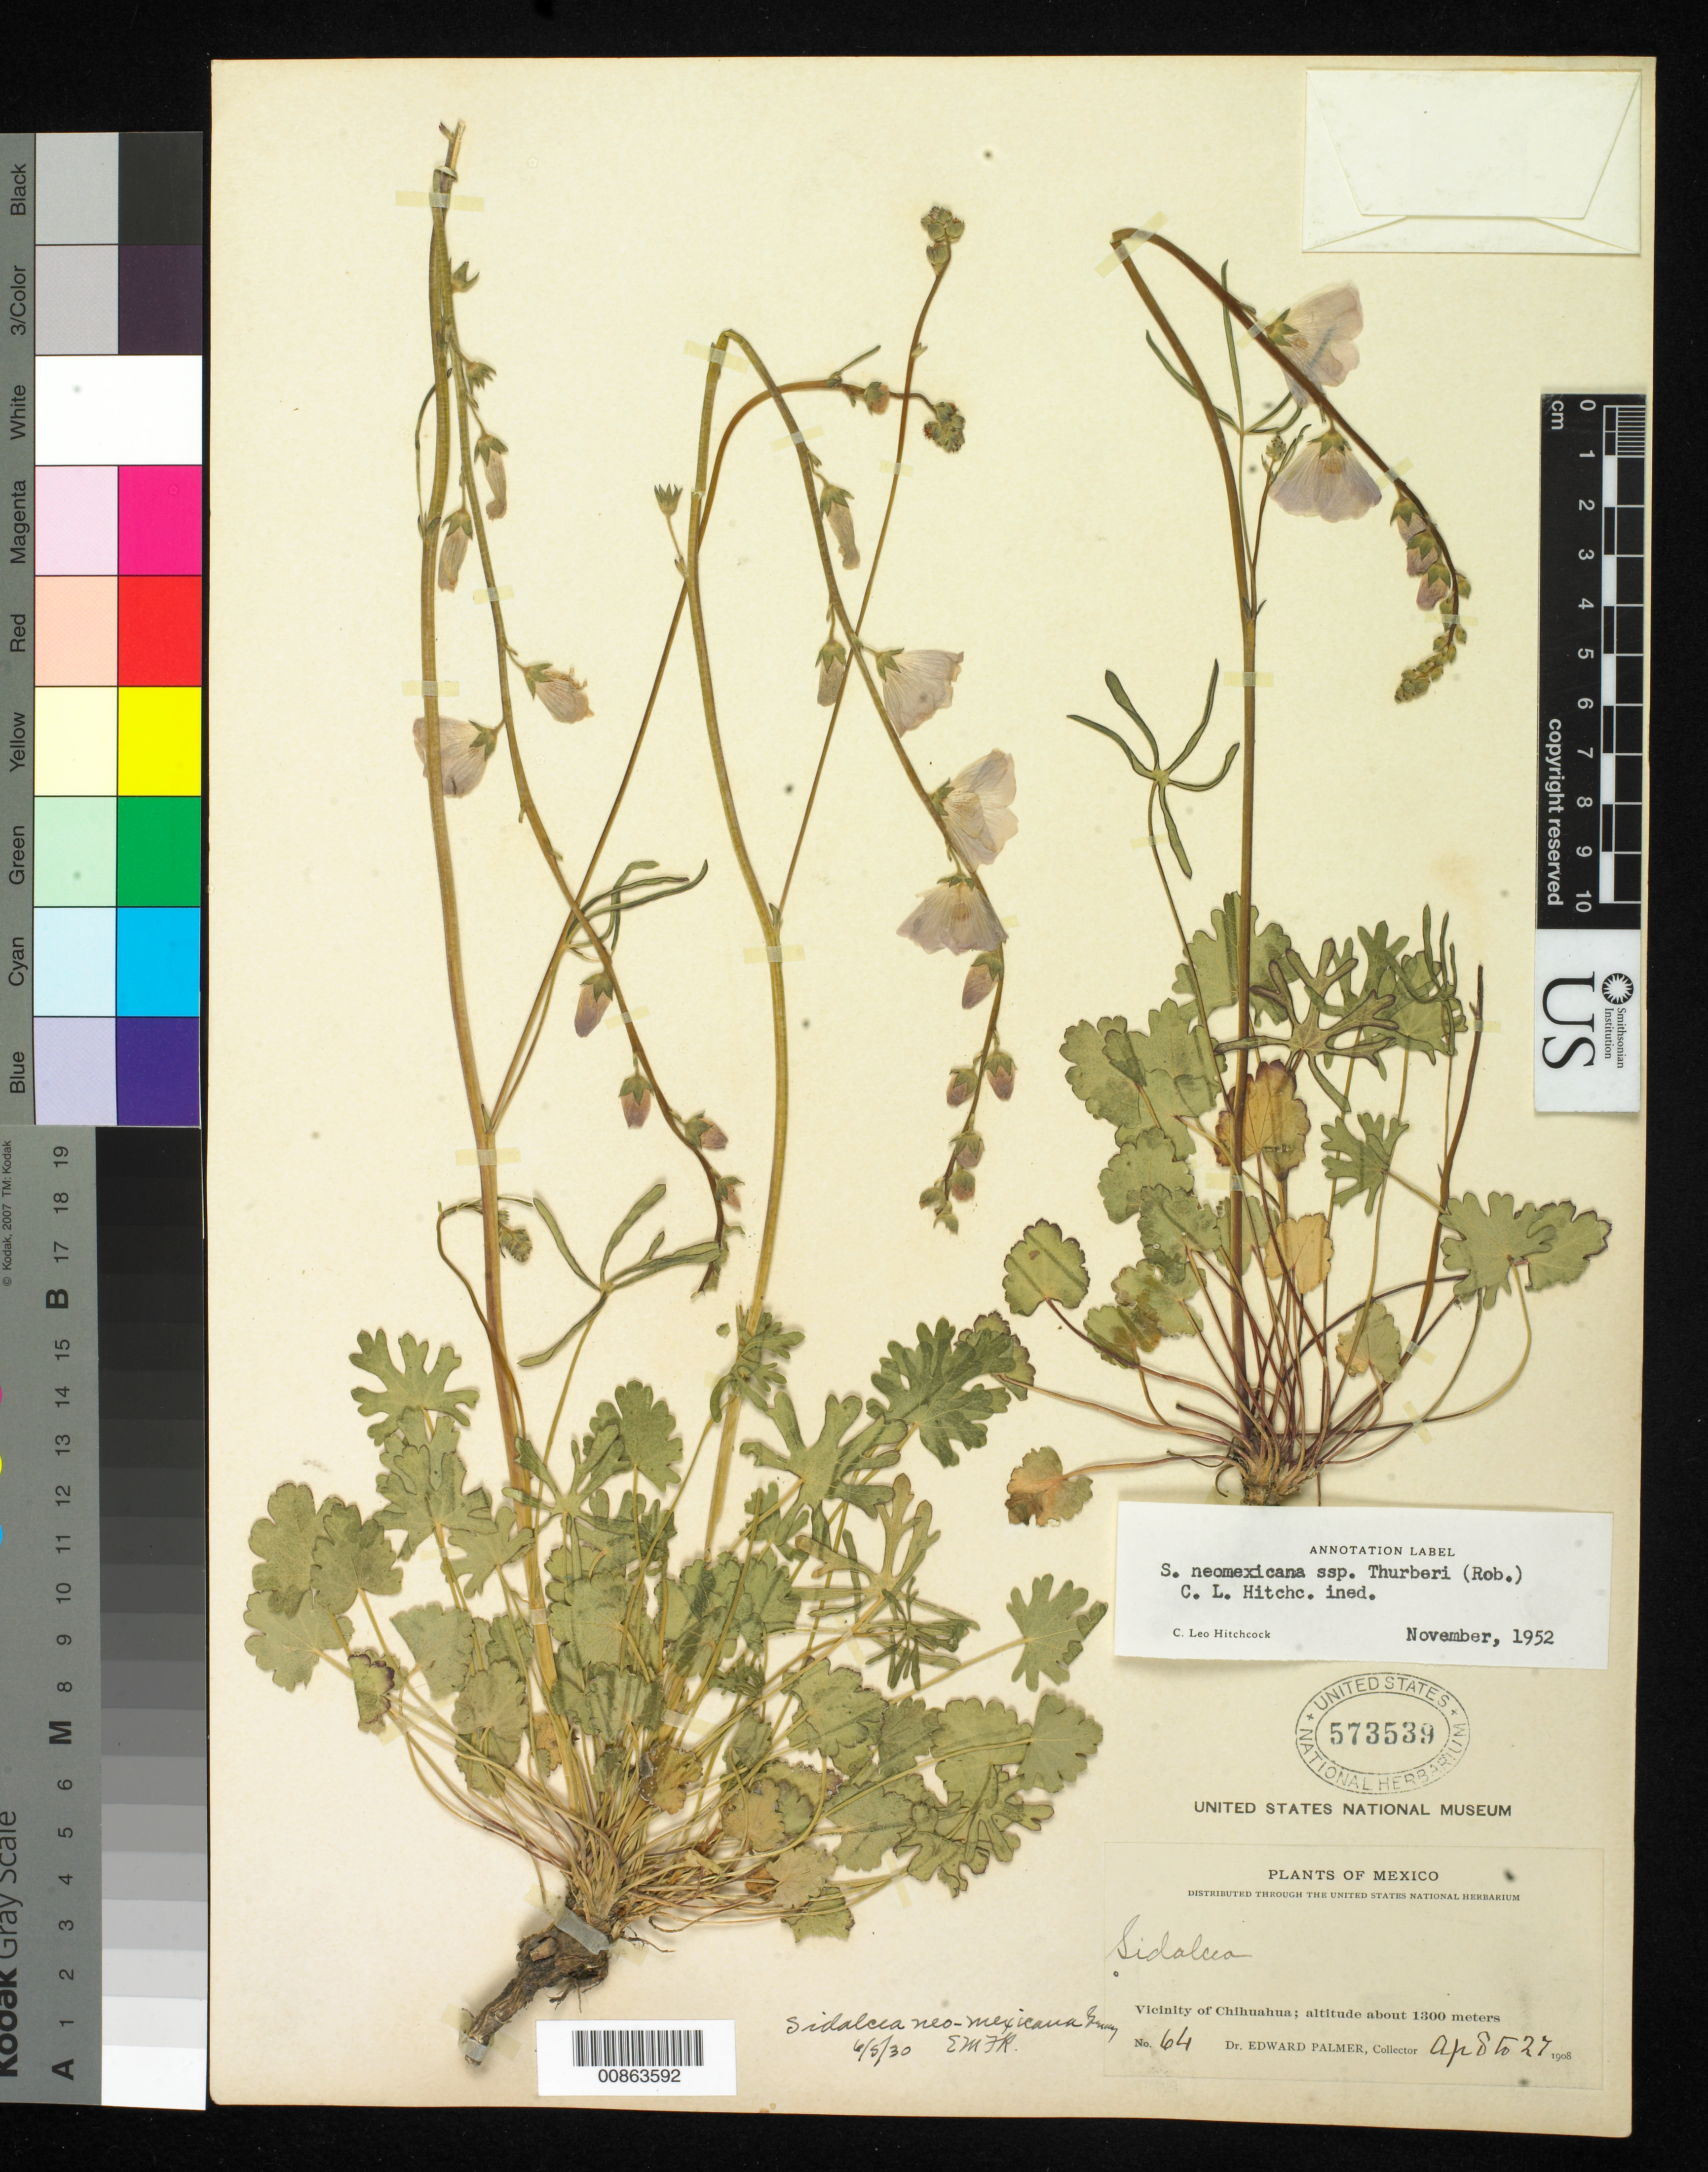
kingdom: Plantae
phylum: Tracheophyta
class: Magnoliopsida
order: Malvales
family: Malvaceae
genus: Sidalcea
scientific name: Sidalcea neomexicana subsp. thurberi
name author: (B.L. Rob.) C.L. Hitchc.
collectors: E. Palmer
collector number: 64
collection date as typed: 08 Apr 1908 to 27 Apr 1908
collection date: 1908-04-08/1908-04-27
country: Mexico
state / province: Chihuahua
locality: Vicinity of Chihuahua.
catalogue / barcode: US 573539